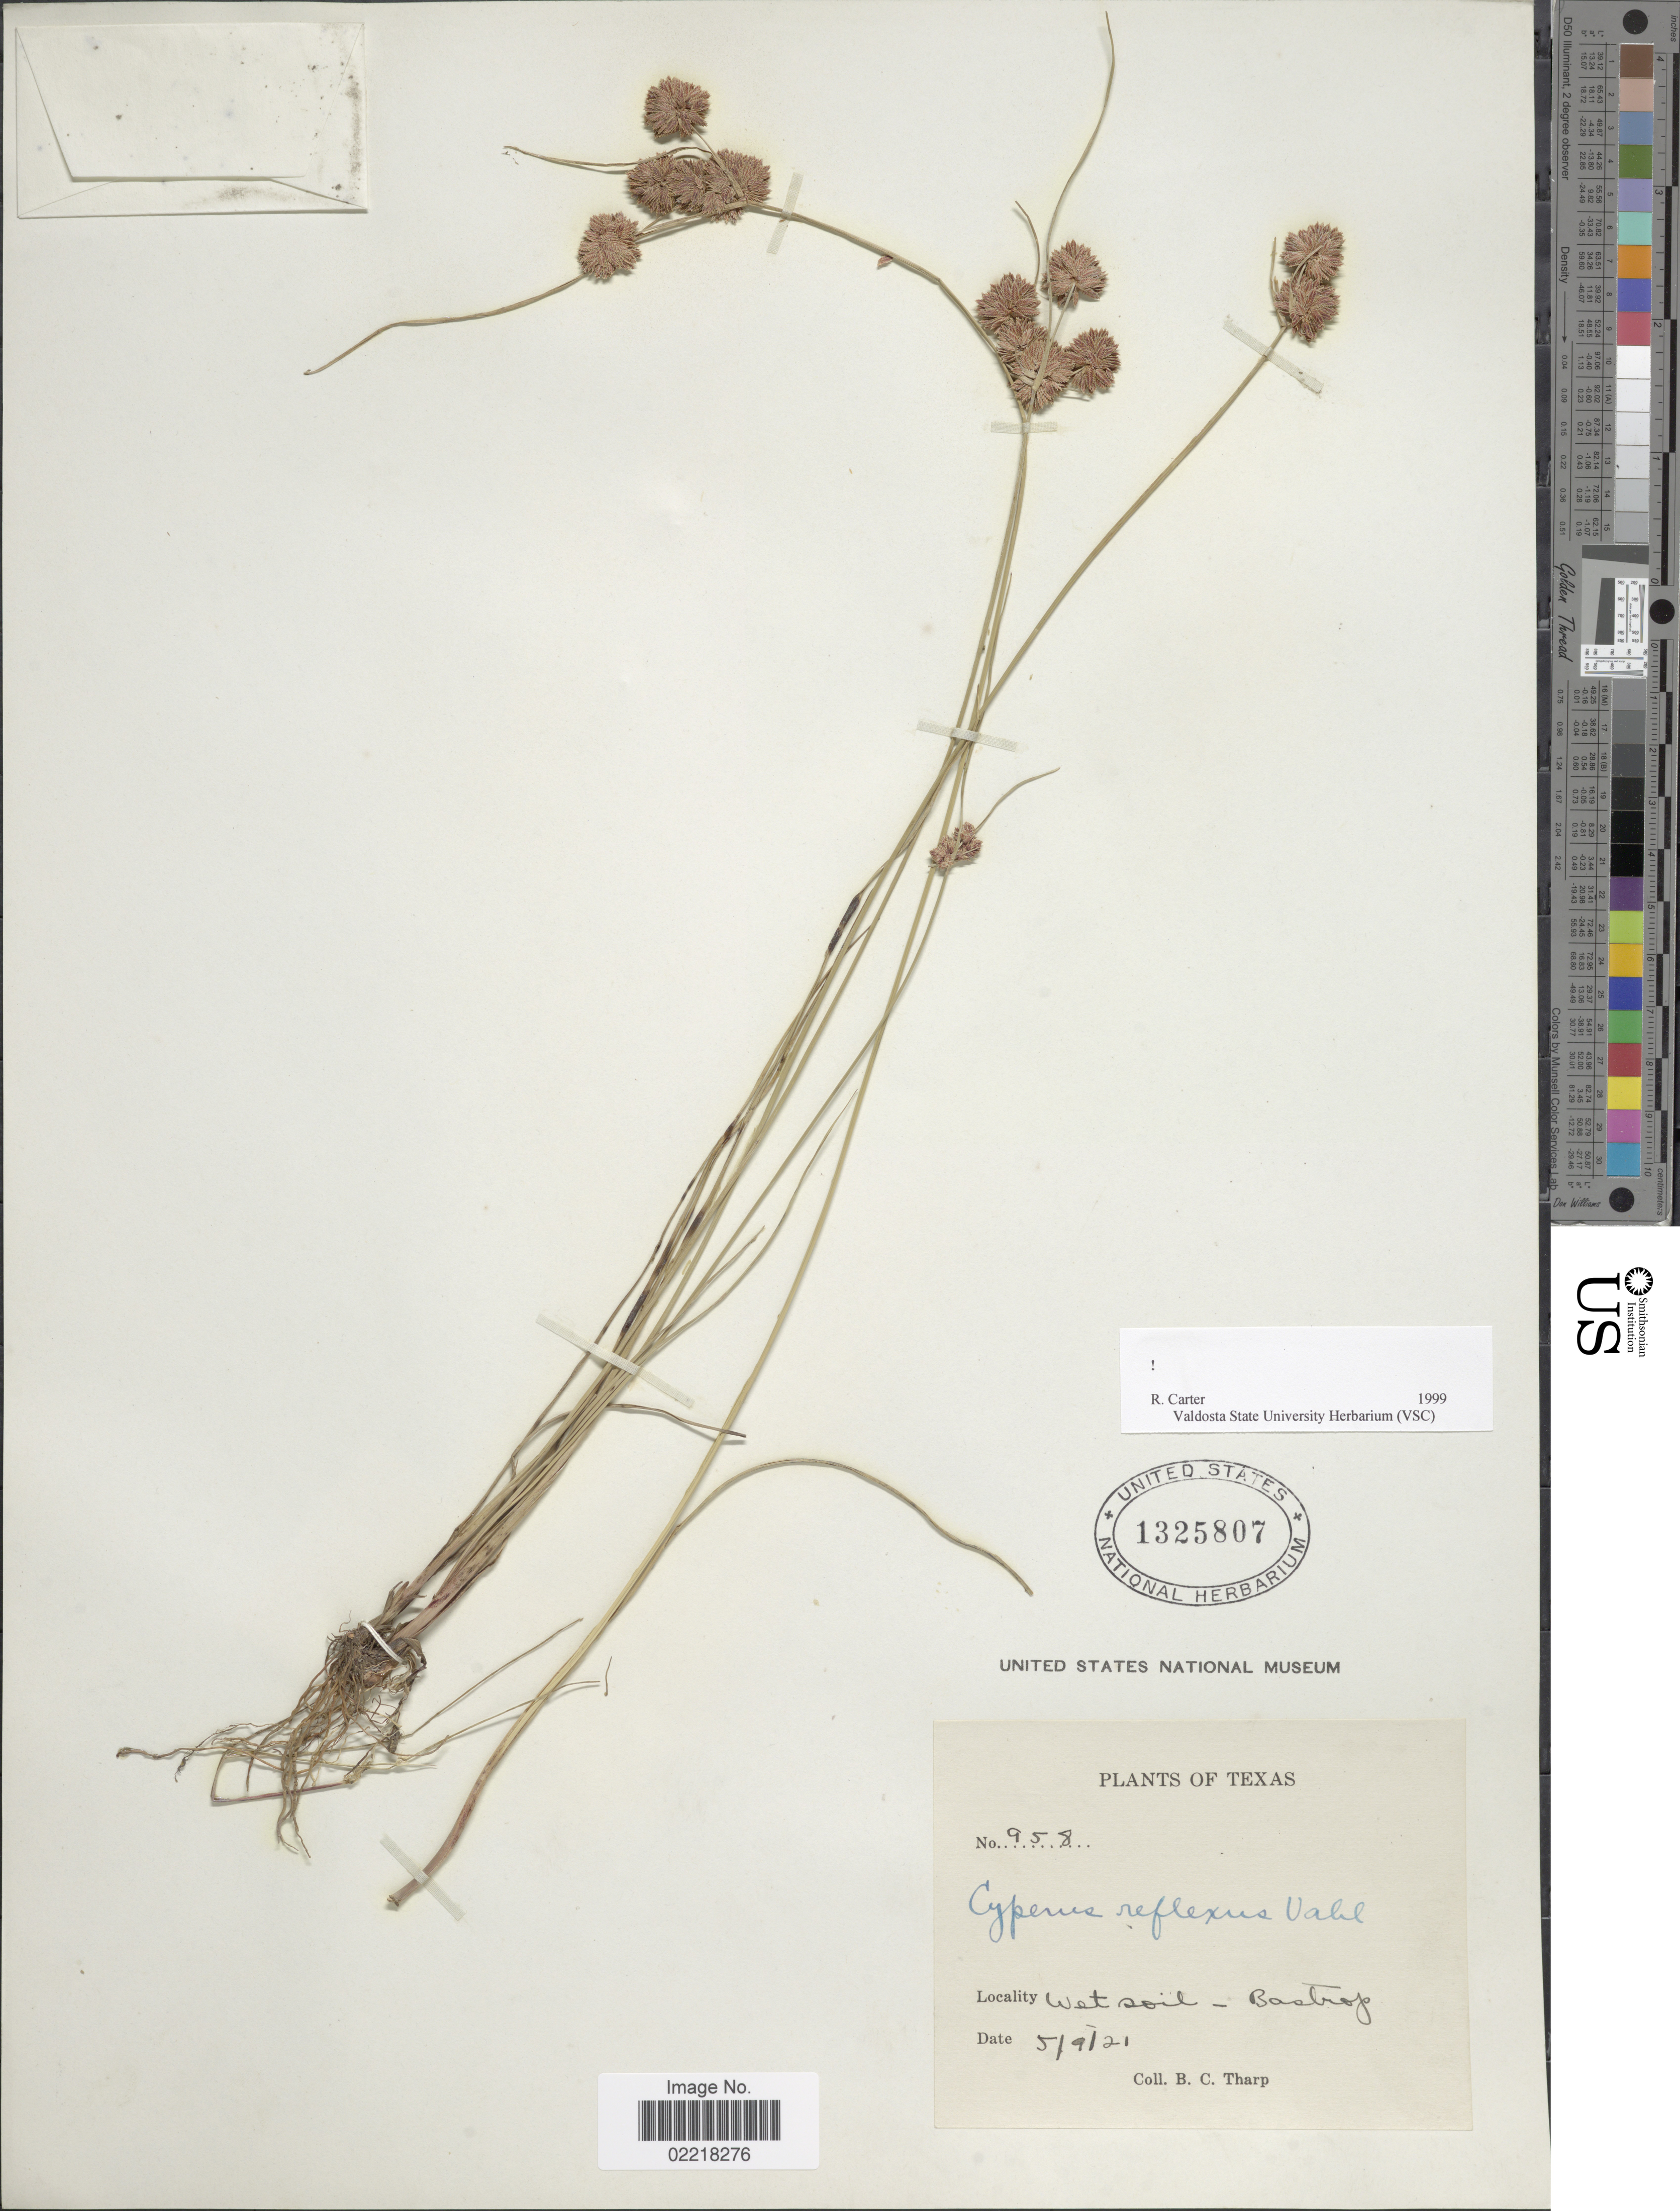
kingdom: Plantae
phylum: Tracheophyta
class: Liliopsida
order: Poales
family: Cyperaceae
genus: Cyperus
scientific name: Cyperus reflexus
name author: Vahl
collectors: B. C. Tharp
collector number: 958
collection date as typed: Transcribed d/m/y: 9/5/21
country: United States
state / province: Texas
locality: Bastrop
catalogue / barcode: US 1325807